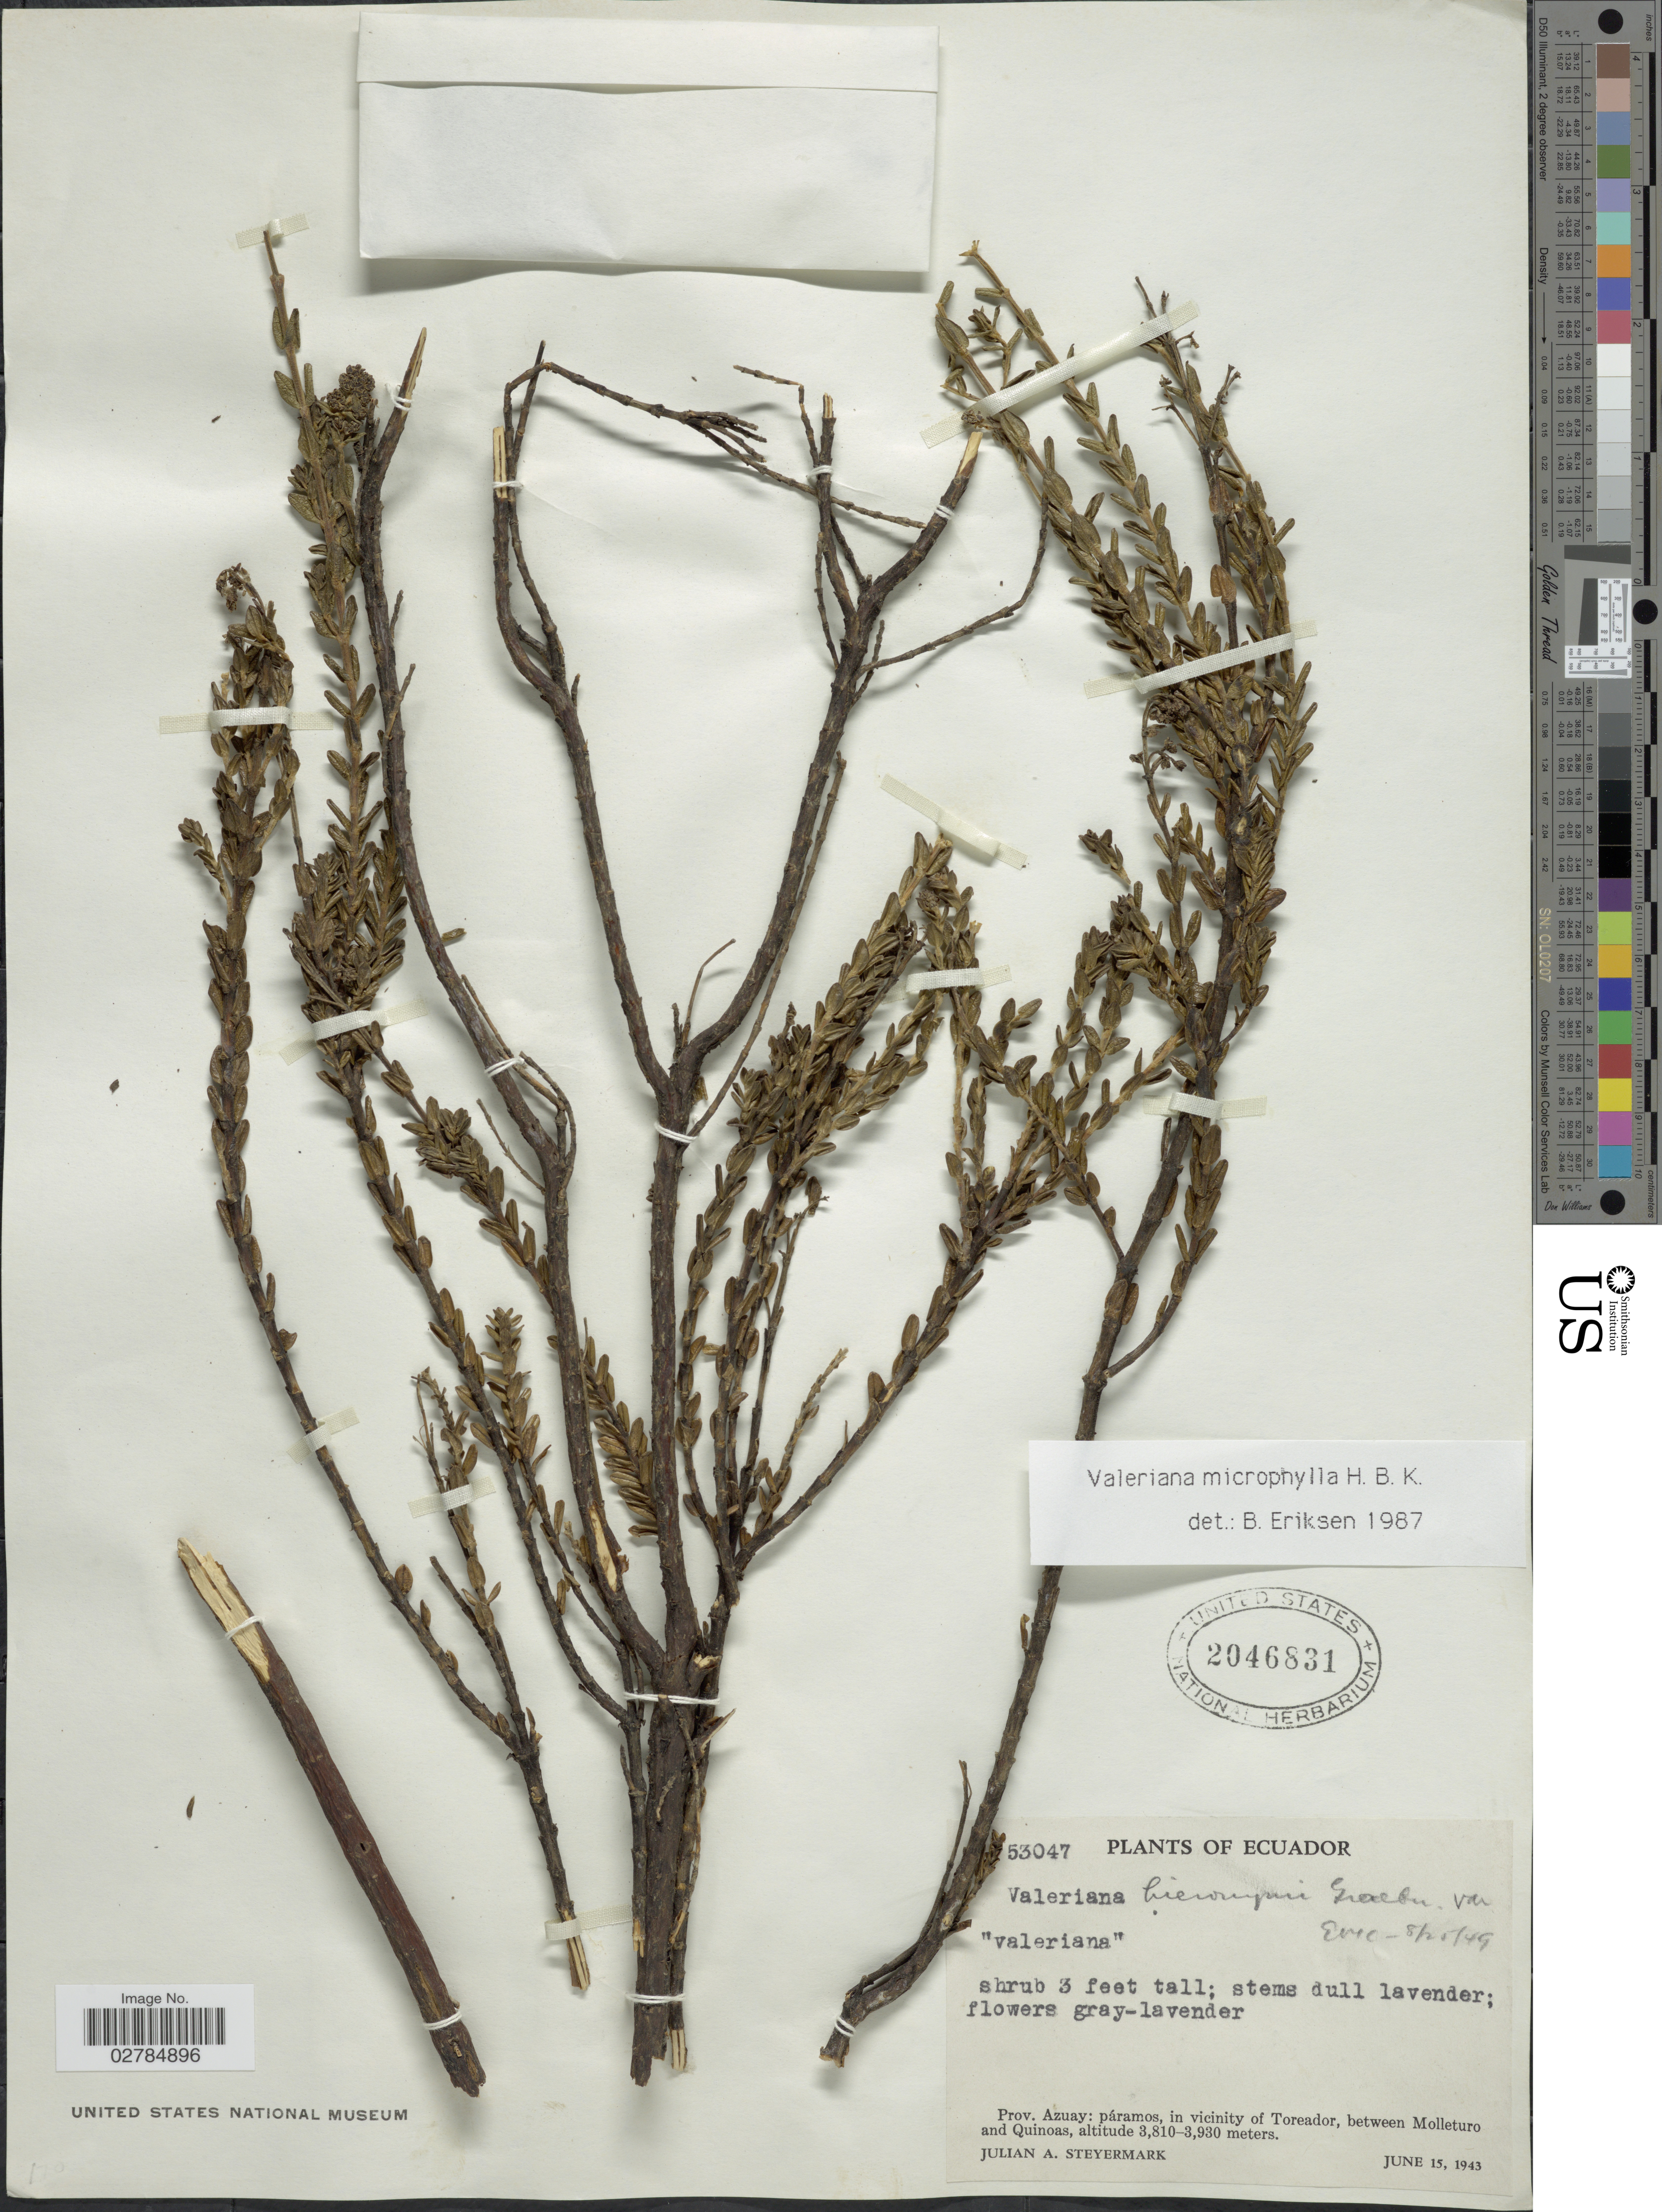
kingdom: Plantae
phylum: Tracheophyta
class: Magnoliopsida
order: Dipsacales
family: Caprifoliaceae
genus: Valeriana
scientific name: Valeriana microphylla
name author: Kunth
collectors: J. Steyermark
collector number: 53047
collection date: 1943-06-15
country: Ecuador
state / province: Azuay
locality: Páramos, in vicinity of Toreador, between Molleturo and Quinoas.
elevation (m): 3810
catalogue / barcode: US 2046831